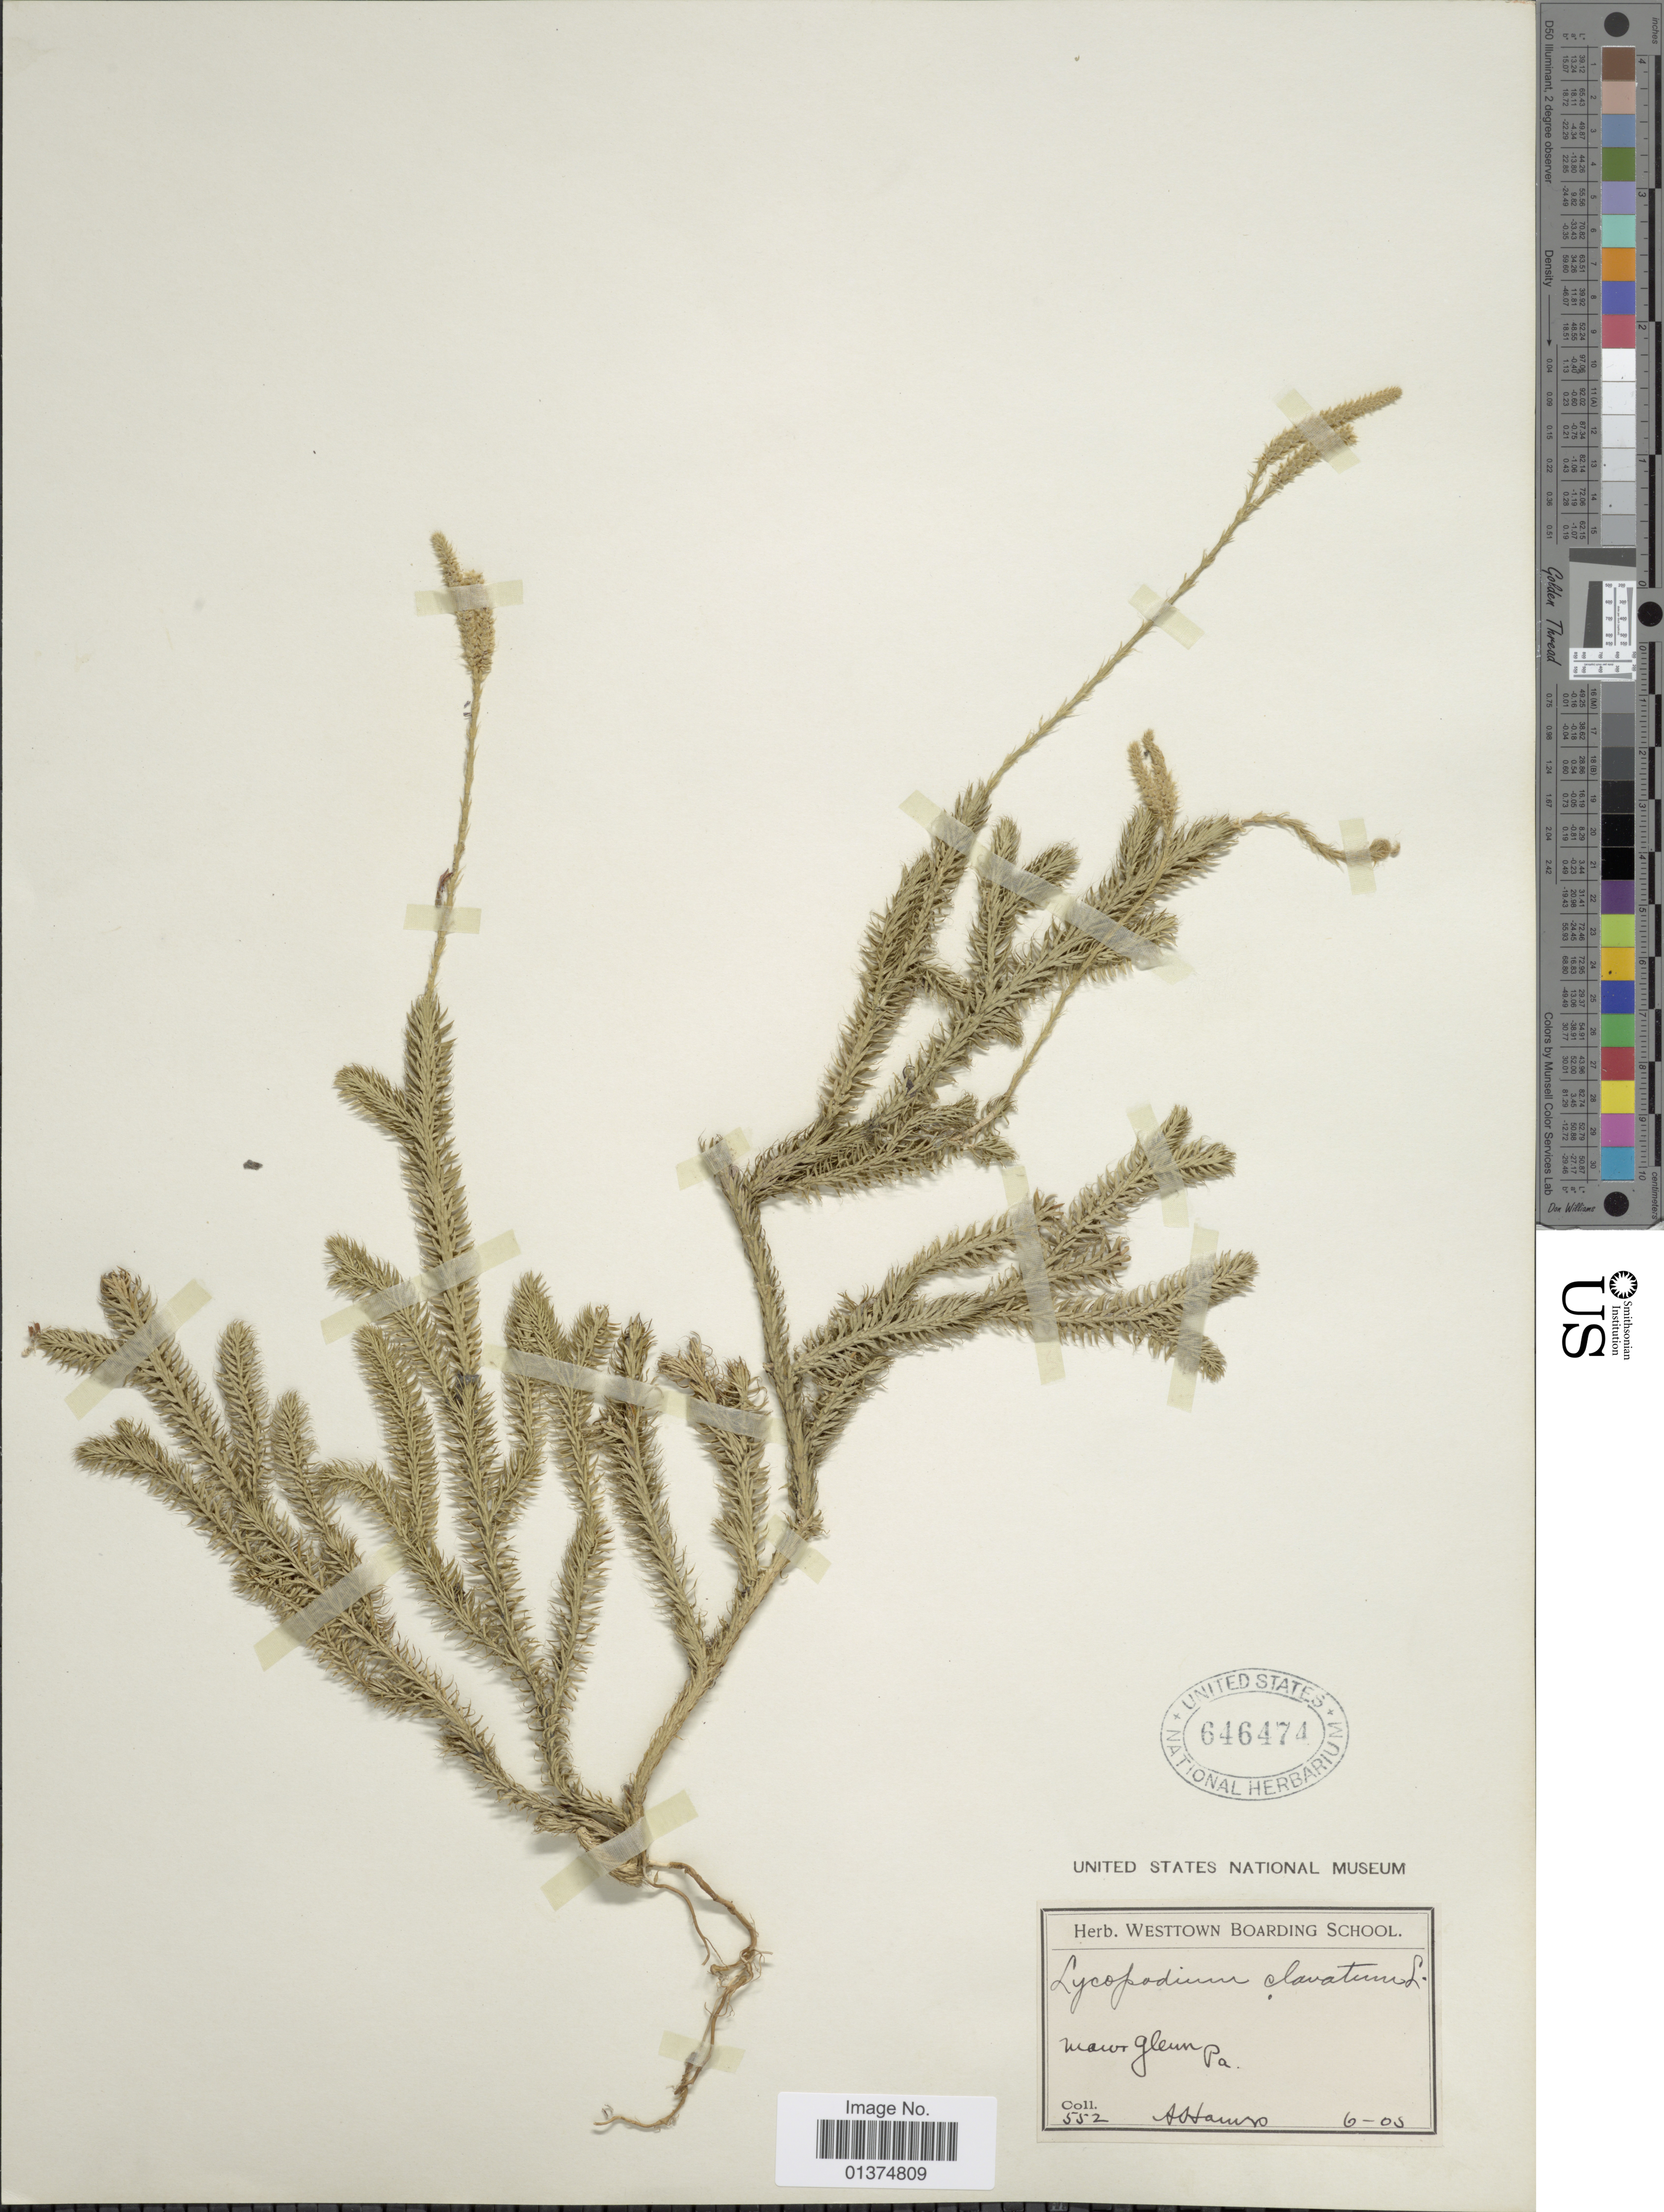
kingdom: Plantae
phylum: Tracheophyta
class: Lycopodiopsida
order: Lycopodiales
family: Lycopodiaceae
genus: Lycopodium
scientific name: Lycopodium clavatum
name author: L.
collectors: A. Haines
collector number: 552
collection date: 1905-06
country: United States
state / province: Pennsylvania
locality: Mawr Glenn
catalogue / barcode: US 646474